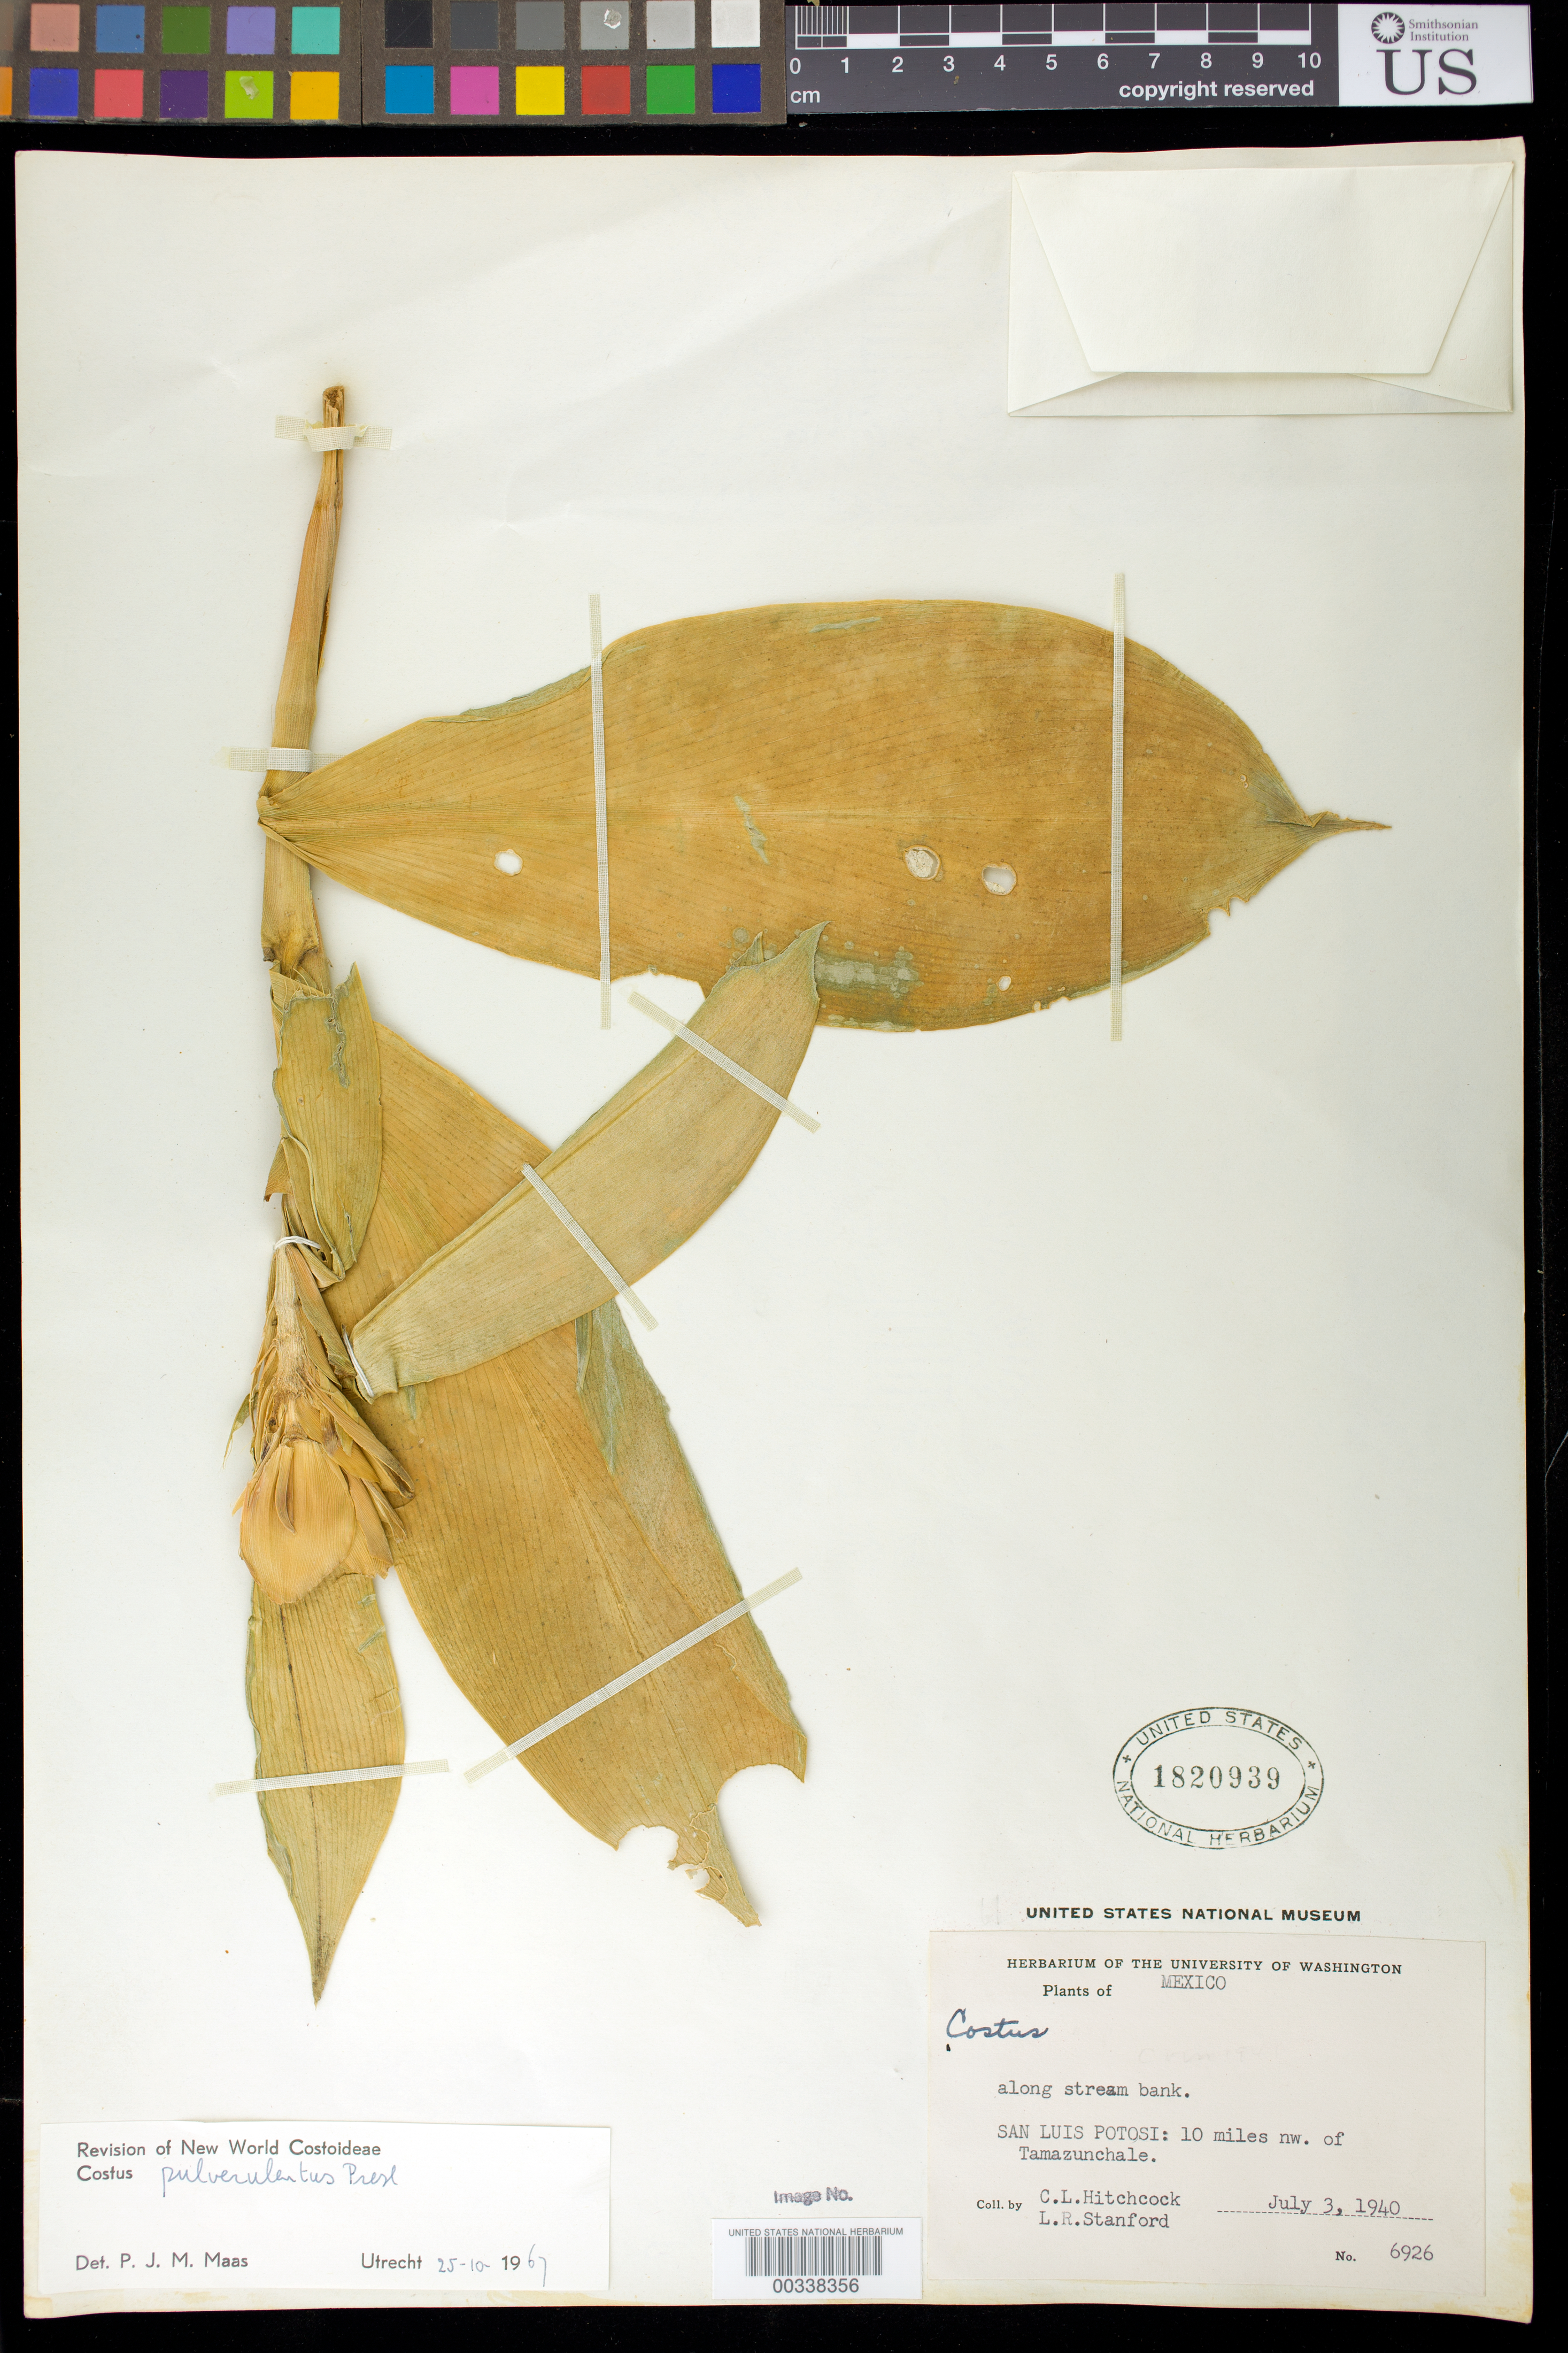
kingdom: Plantae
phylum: Tracheophyta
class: Liliopsida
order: Zingiberales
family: Costaceae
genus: Costus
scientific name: Costus pulverulentus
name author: C. Presl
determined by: Maas, Paul J. M.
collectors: A. S. Hitchcock & L. R. Stanford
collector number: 6926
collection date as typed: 03 Jul 1940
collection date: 1940-07-03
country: Mexico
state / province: San Luis Potosí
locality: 10 mi NW of Tamazunchale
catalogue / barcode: US 1820939